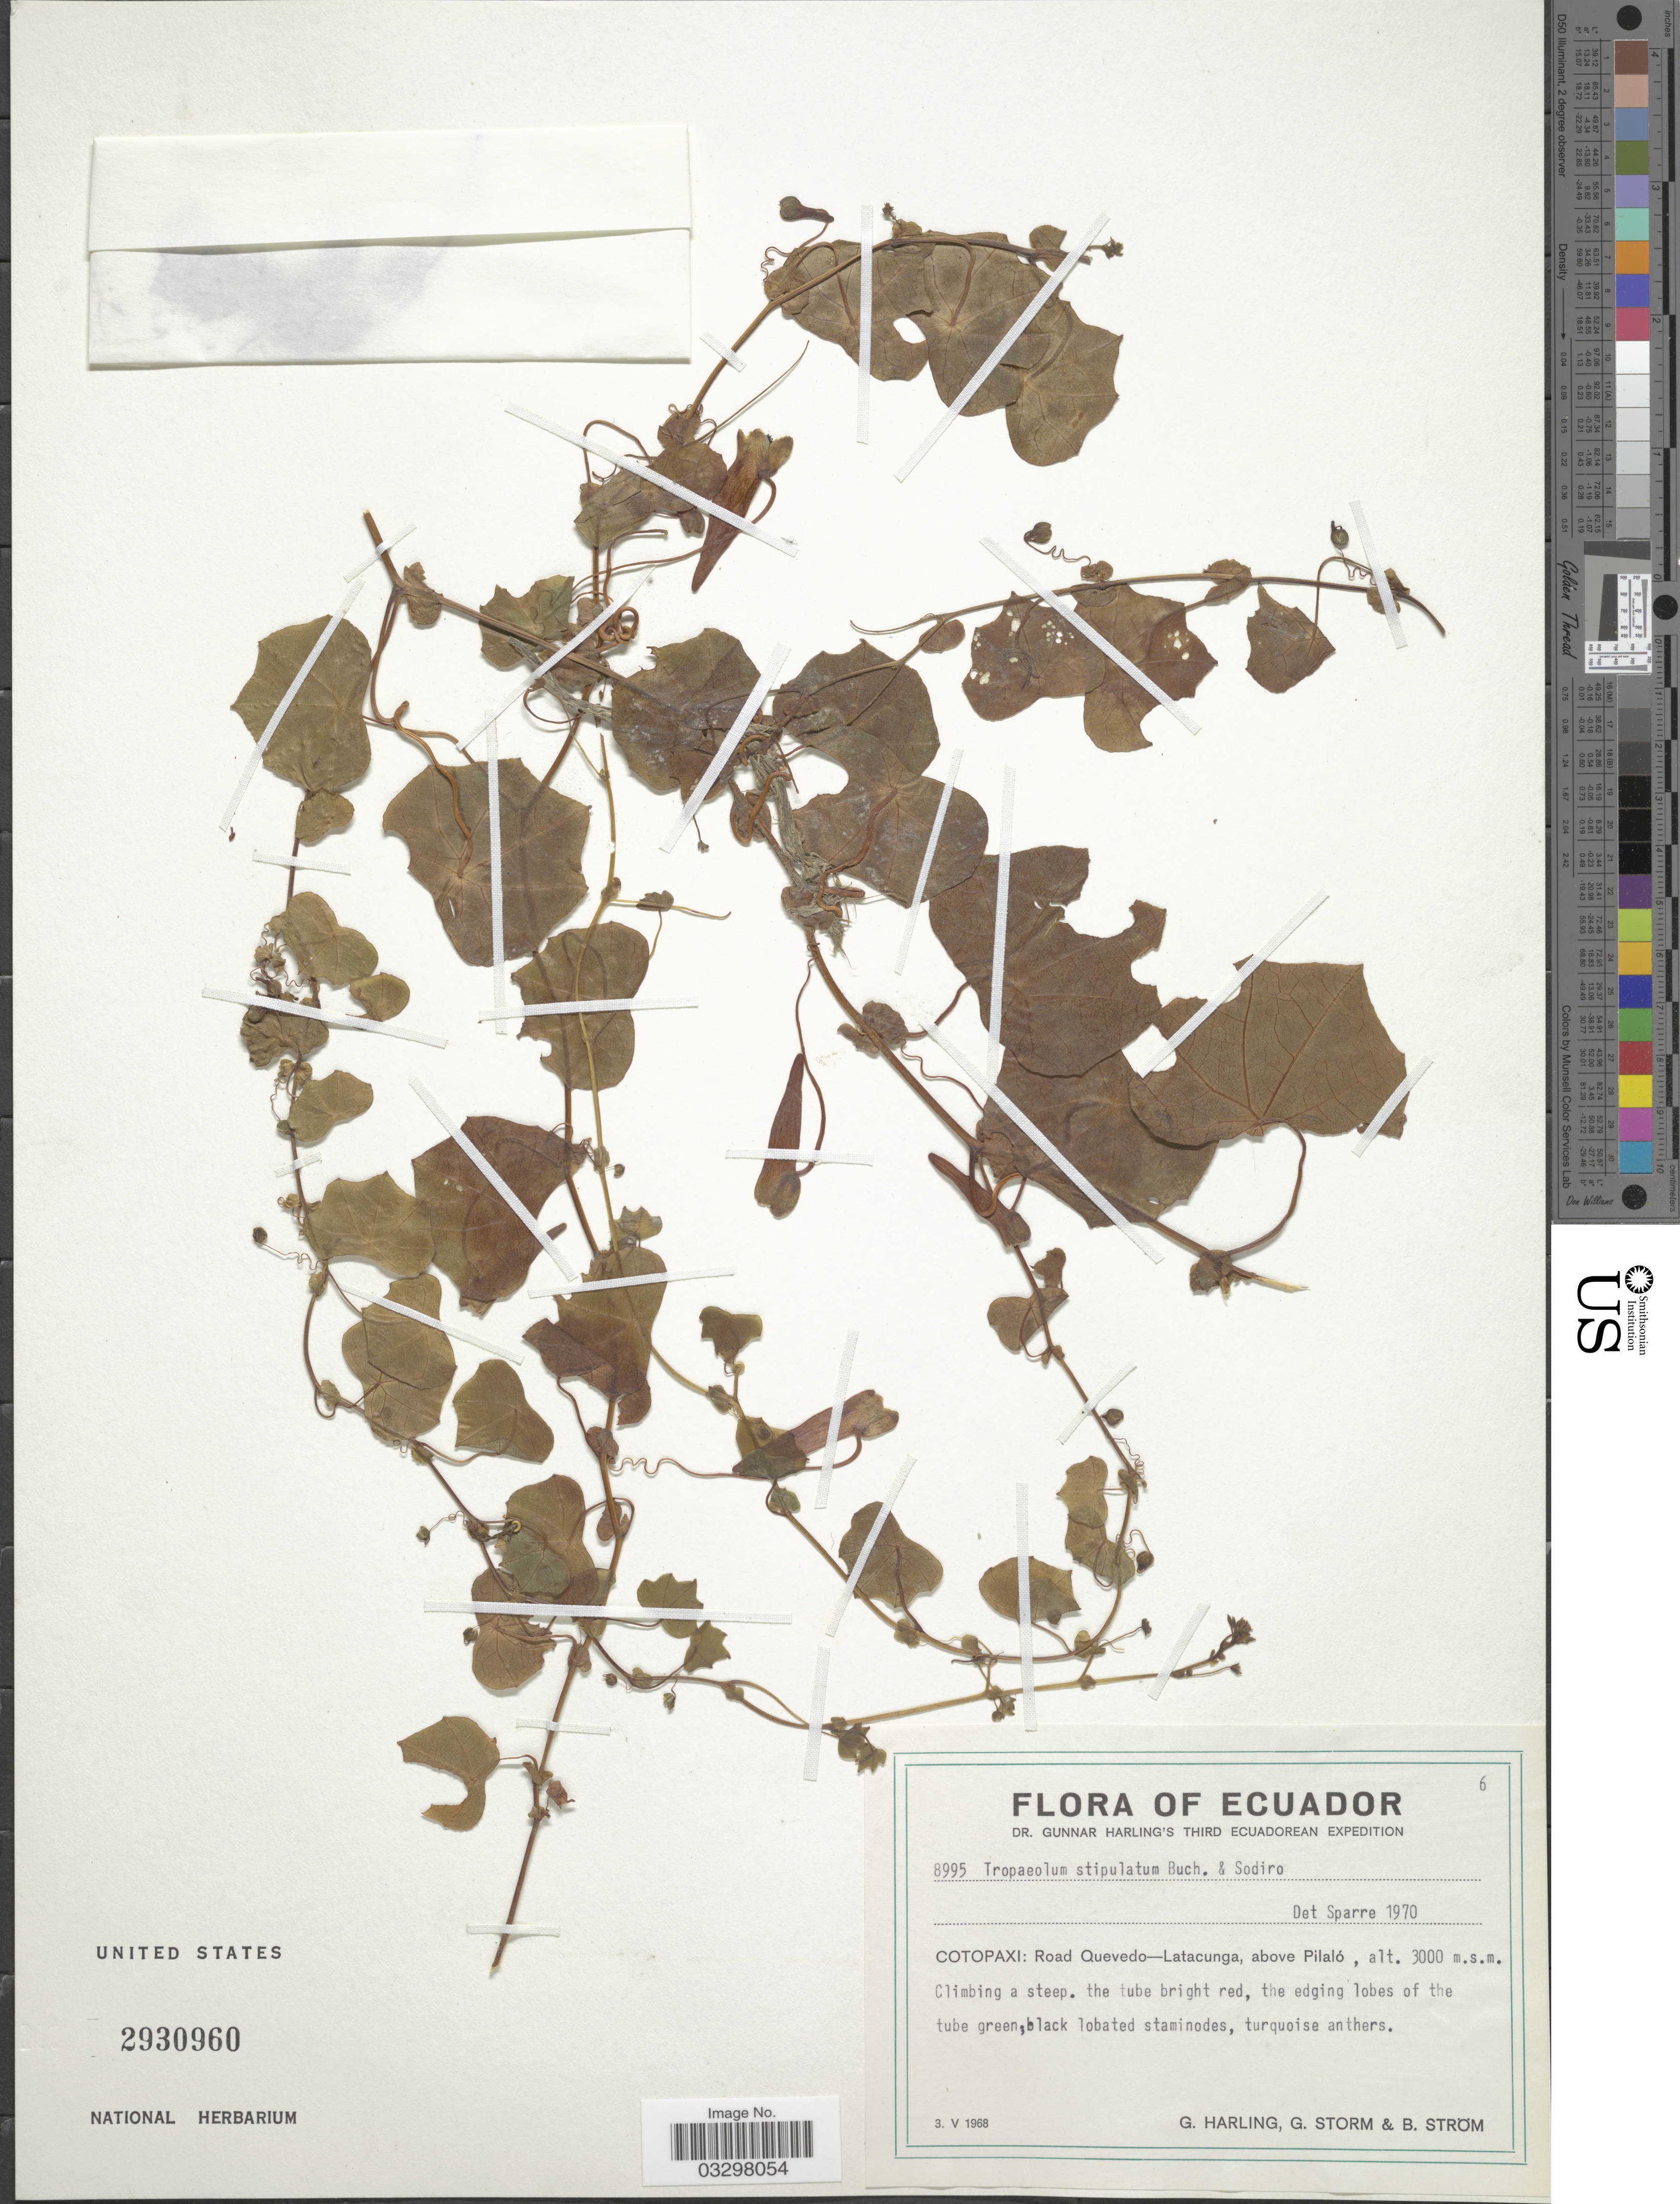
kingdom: Plantae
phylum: Tracheophyta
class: Magnoliopsida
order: Brassicales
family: Tropaeolaceae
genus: Tropaeolum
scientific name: Tropaeolum stipulatum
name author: Buchenau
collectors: G. Harling, G. Storm & B. Ström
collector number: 8995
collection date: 1968-05-03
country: Ecuador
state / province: Cotopaxi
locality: Road Quevedo - Latacunga, above Pilaló.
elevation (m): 3000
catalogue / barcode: US 2930960